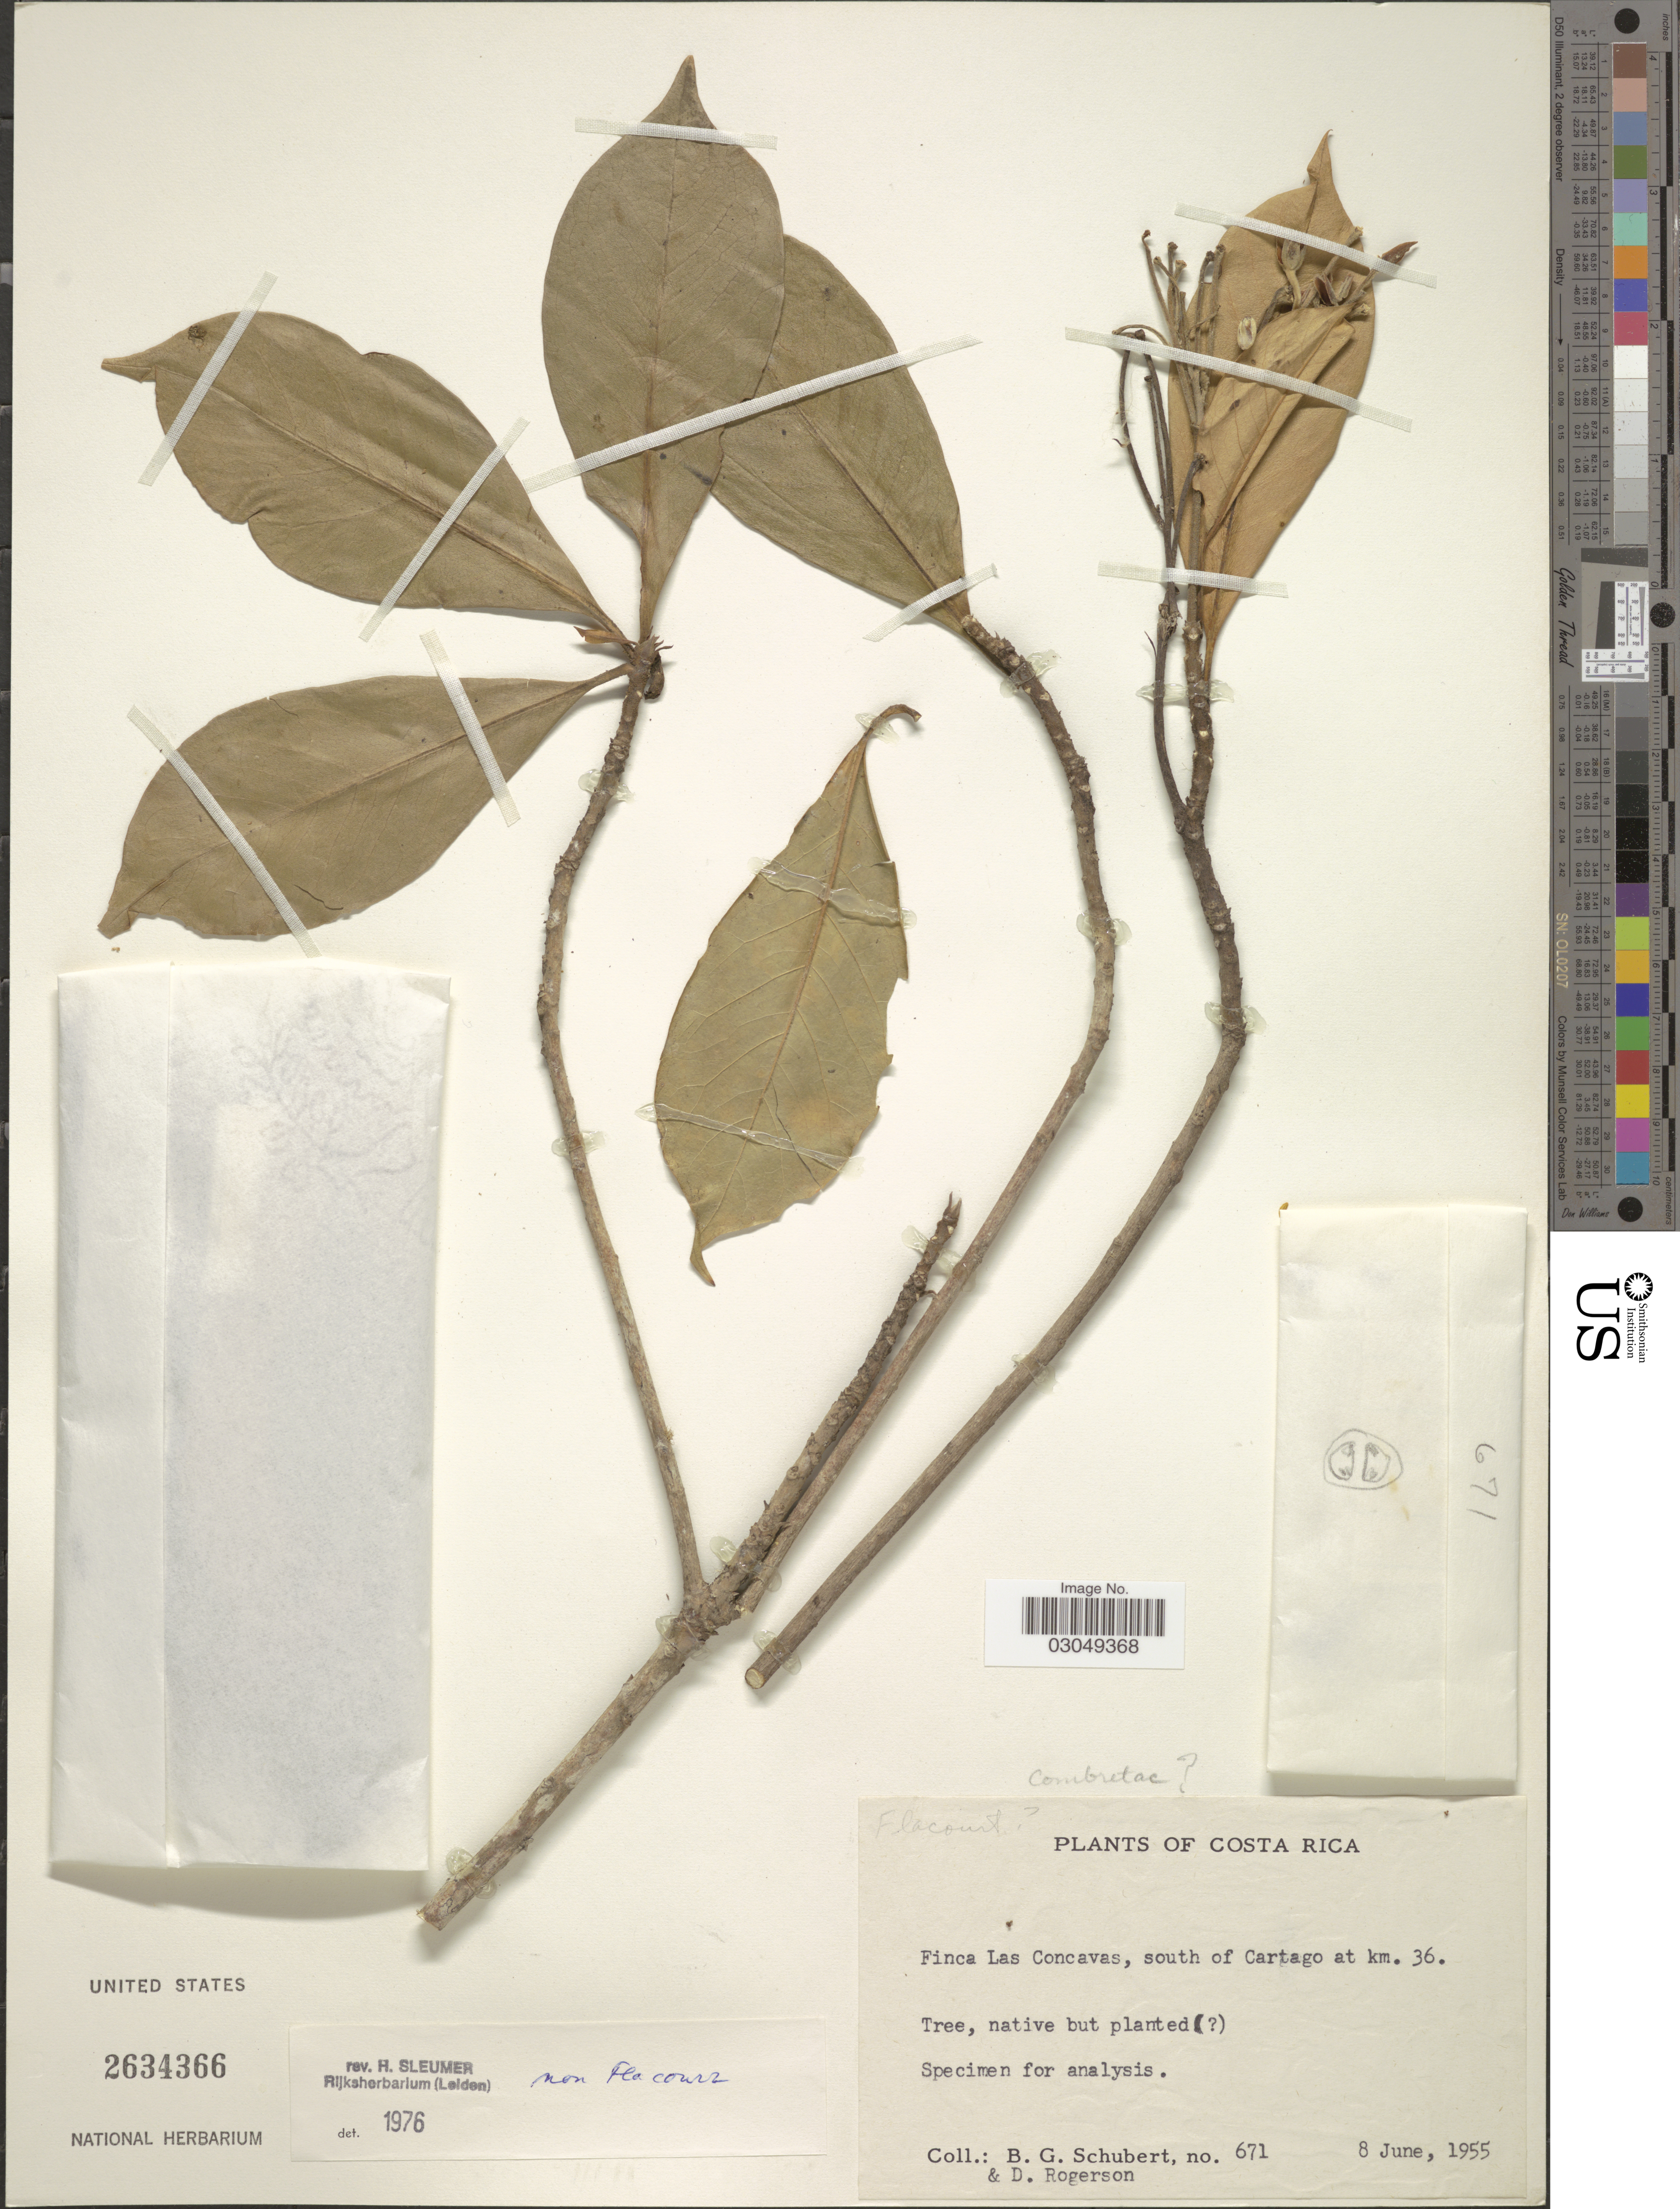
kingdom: Plantae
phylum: Tracheophyta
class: Magnoliopsida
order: Myrtales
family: Combretaceae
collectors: B. Schubert & D. Rogerson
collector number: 671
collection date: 1955-06-08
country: Costa Rica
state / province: Cartago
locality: Finca Las Concavas, south of Cartago at km. 36.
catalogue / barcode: US 2634366